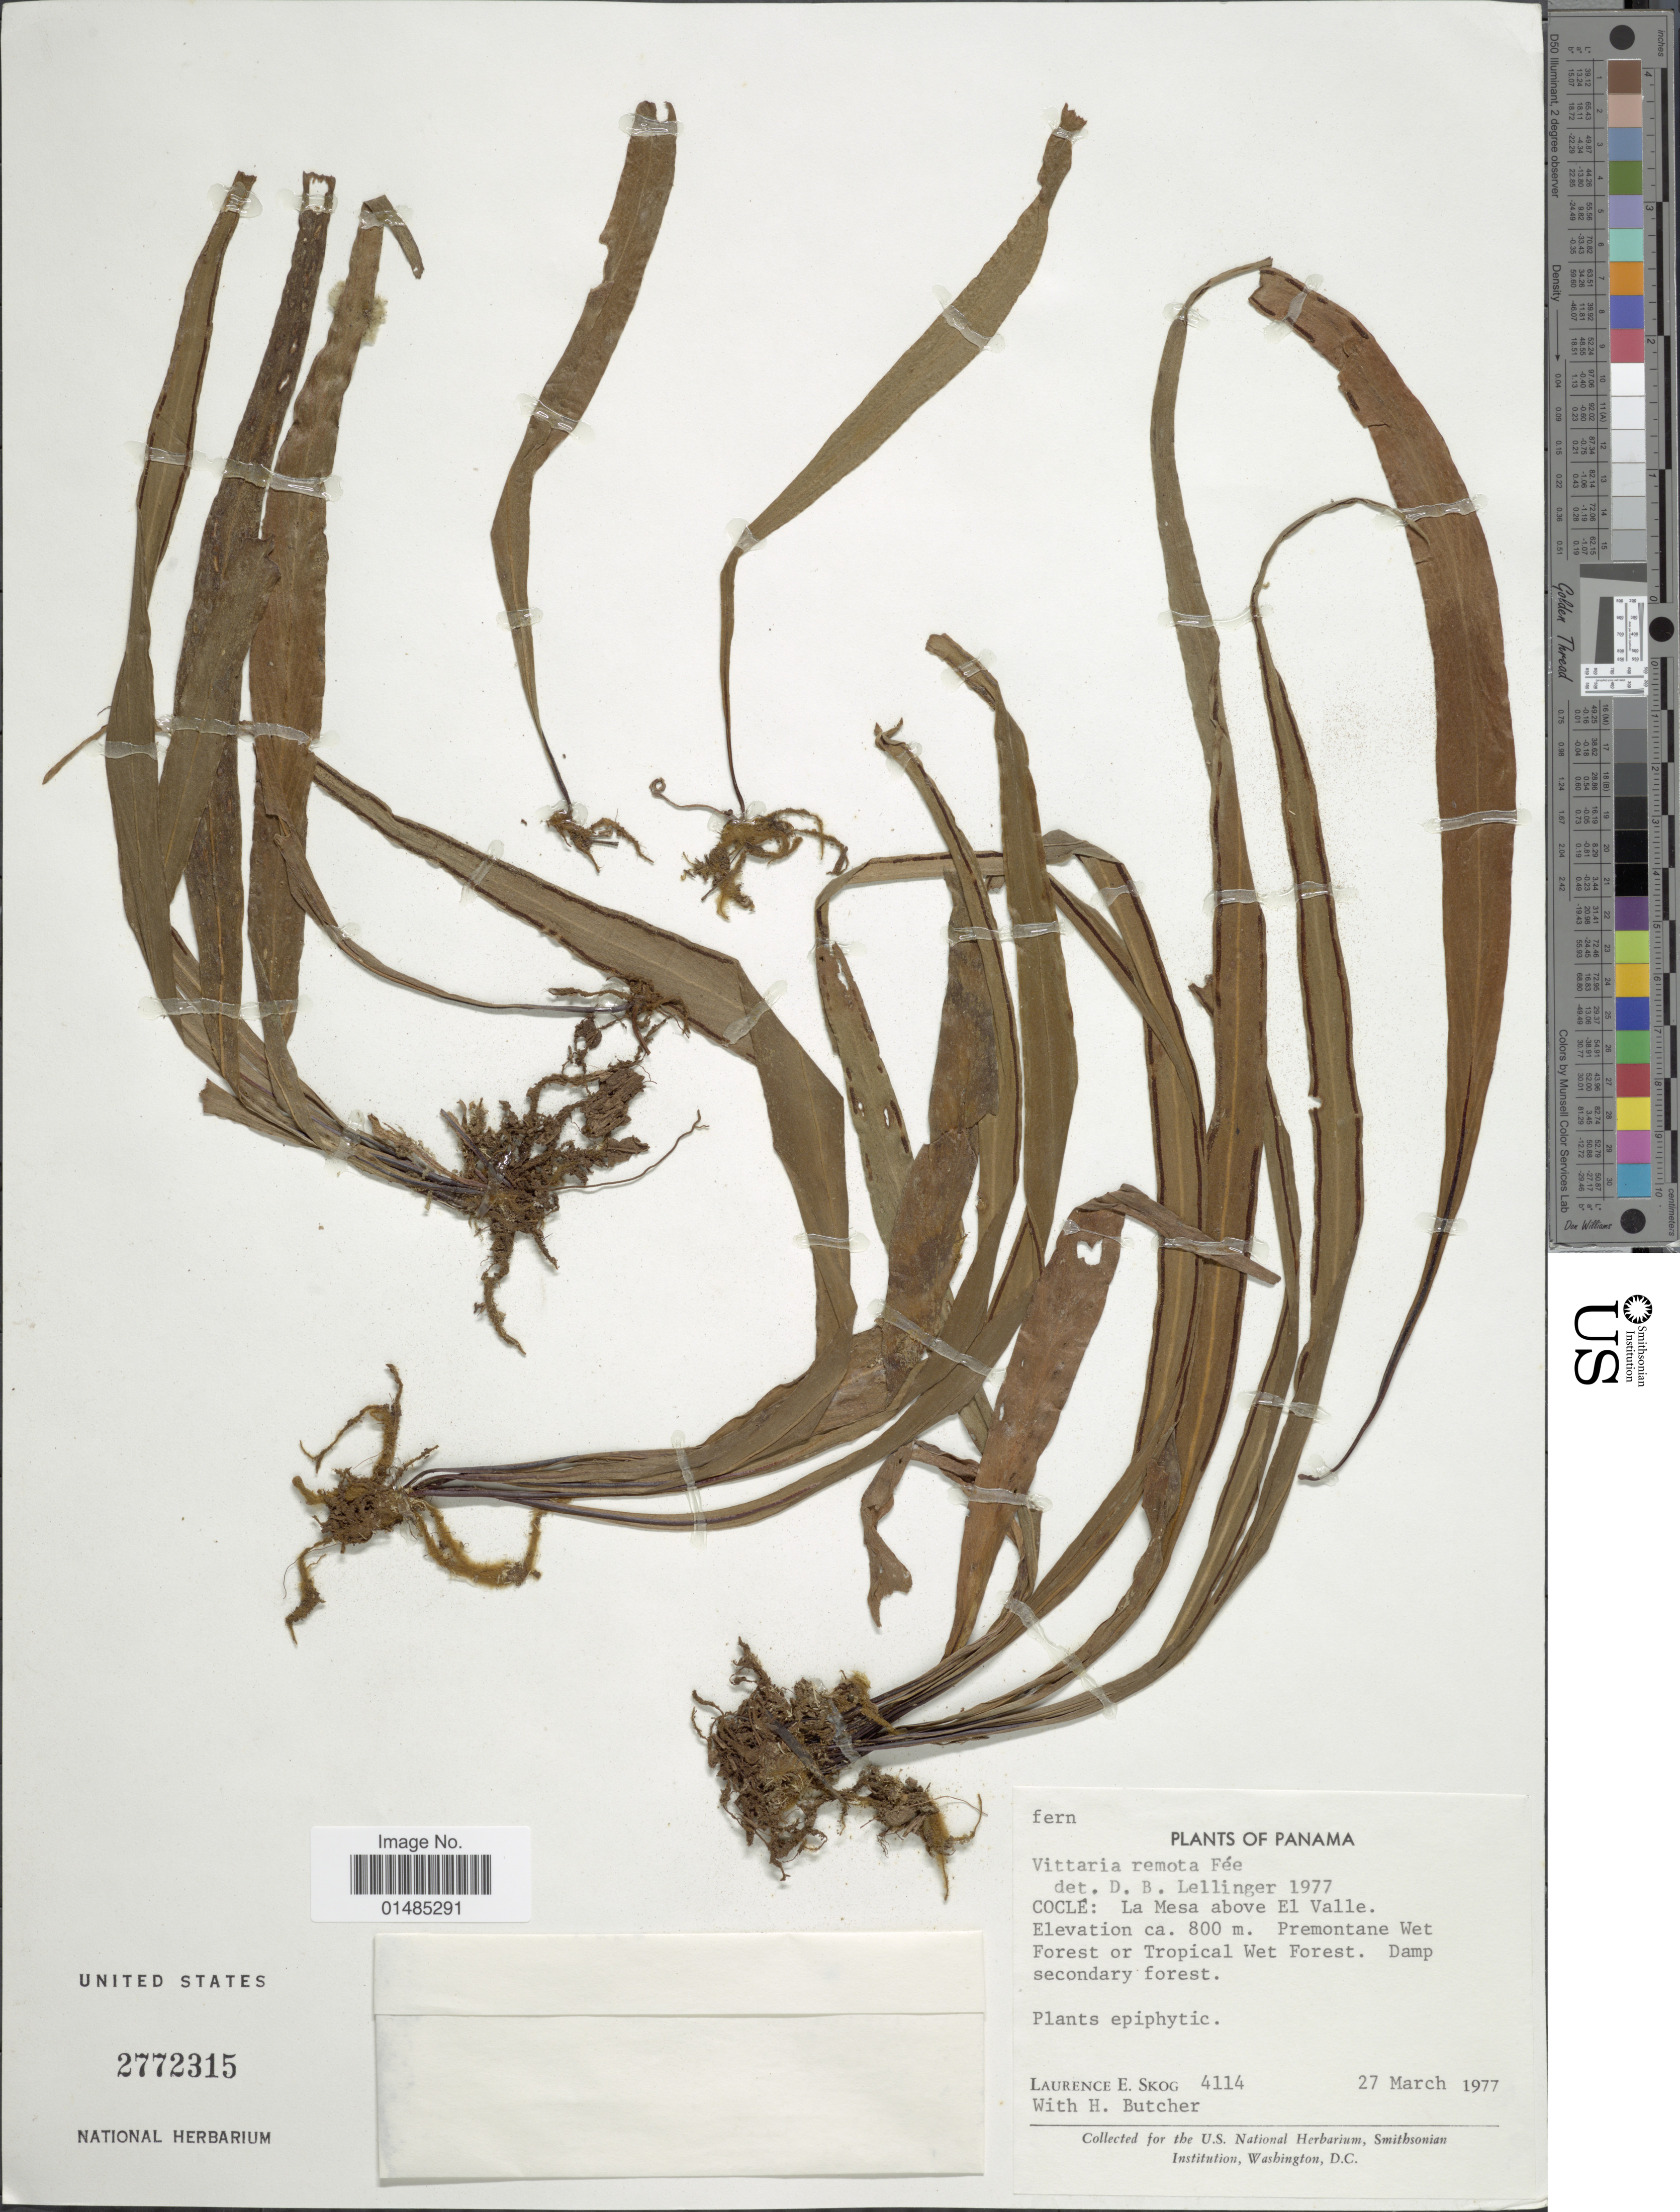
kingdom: Plantae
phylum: Tracheophyta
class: Polypodiopsida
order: Polypodiales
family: Pteridaceae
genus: Radiovittaria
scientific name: Radiovittaria remota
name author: (Fée) E.H. Crane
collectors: L. E. Skog & H. Butcher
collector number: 4114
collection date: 1977-03-27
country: Panama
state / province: Coclé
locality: La Mesa above El Valle.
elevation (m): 800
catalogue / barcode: US 2772315